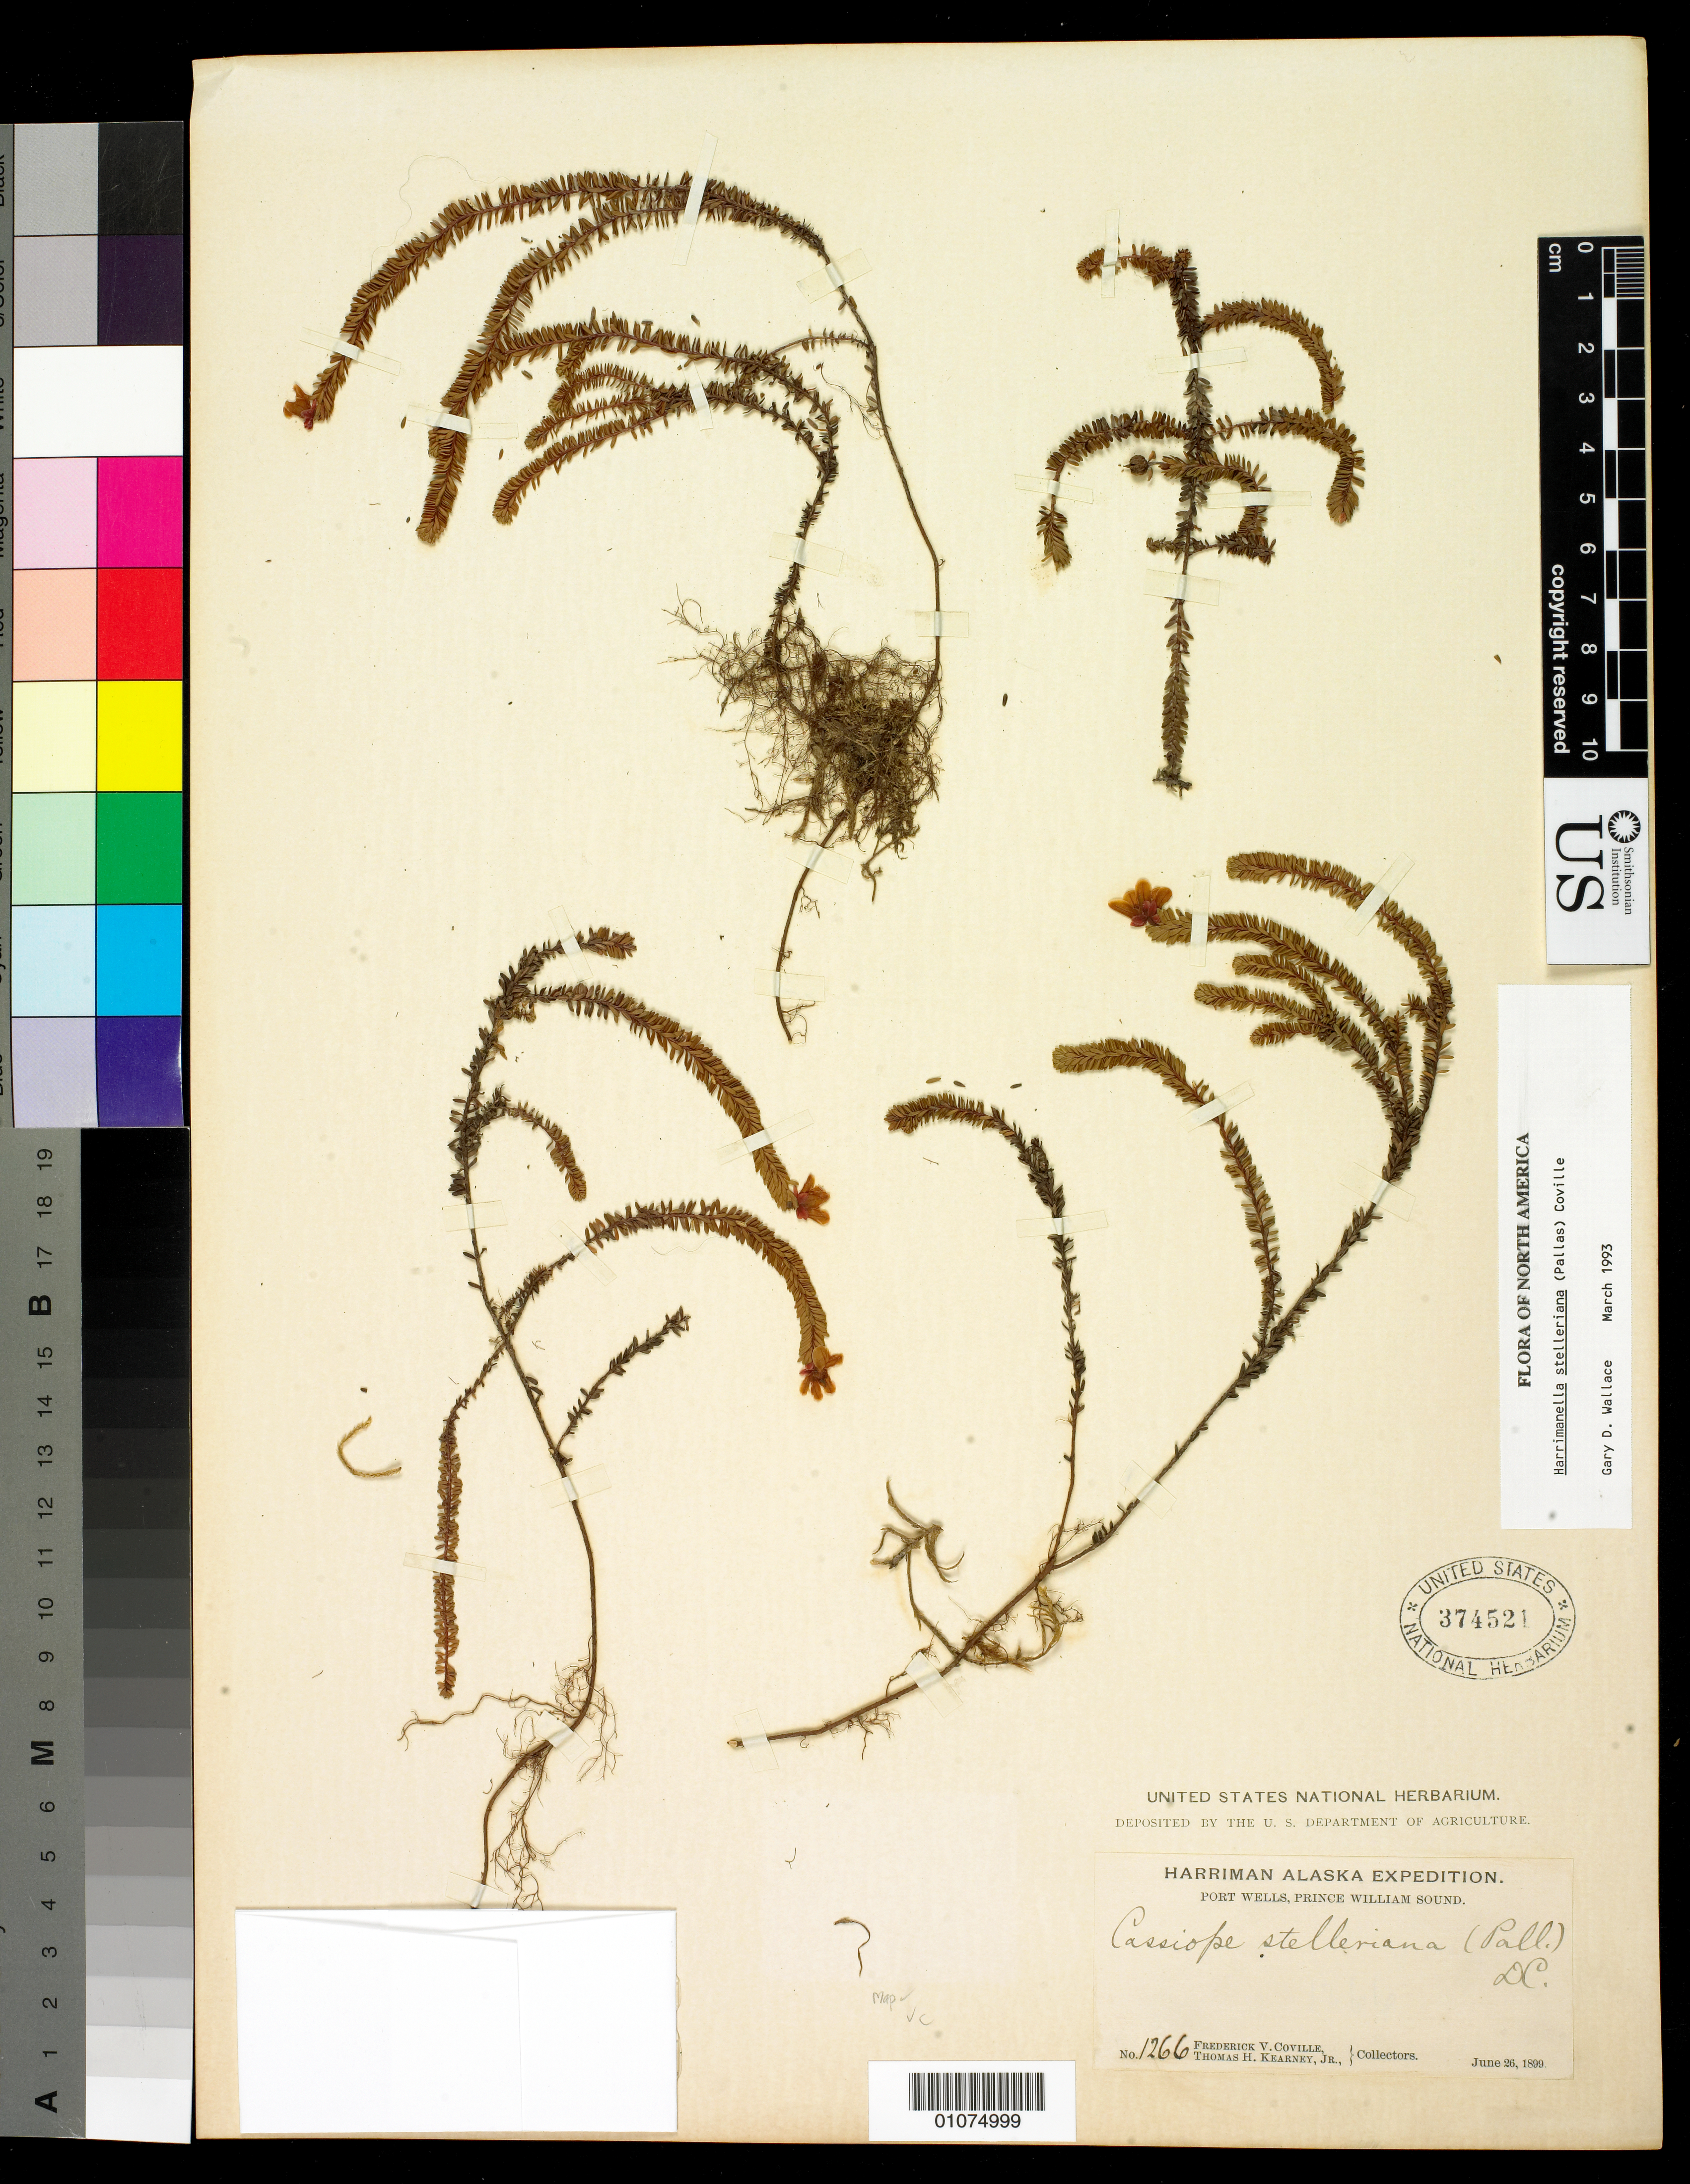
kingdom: Plantae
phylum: Tracheophyta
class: Magnoliopsida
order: Ericales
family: Ericaceae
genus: Harrimanella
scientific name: Harrimanella stelleriana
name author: (Pall.) Coville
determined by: Wallace, G. D.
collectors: F. V. Coville & T. H. Kearney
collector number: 1266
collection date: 1899-06-26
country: United States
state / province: Alaska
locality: Port Wells, Prince William Sound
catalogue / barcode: US 374521